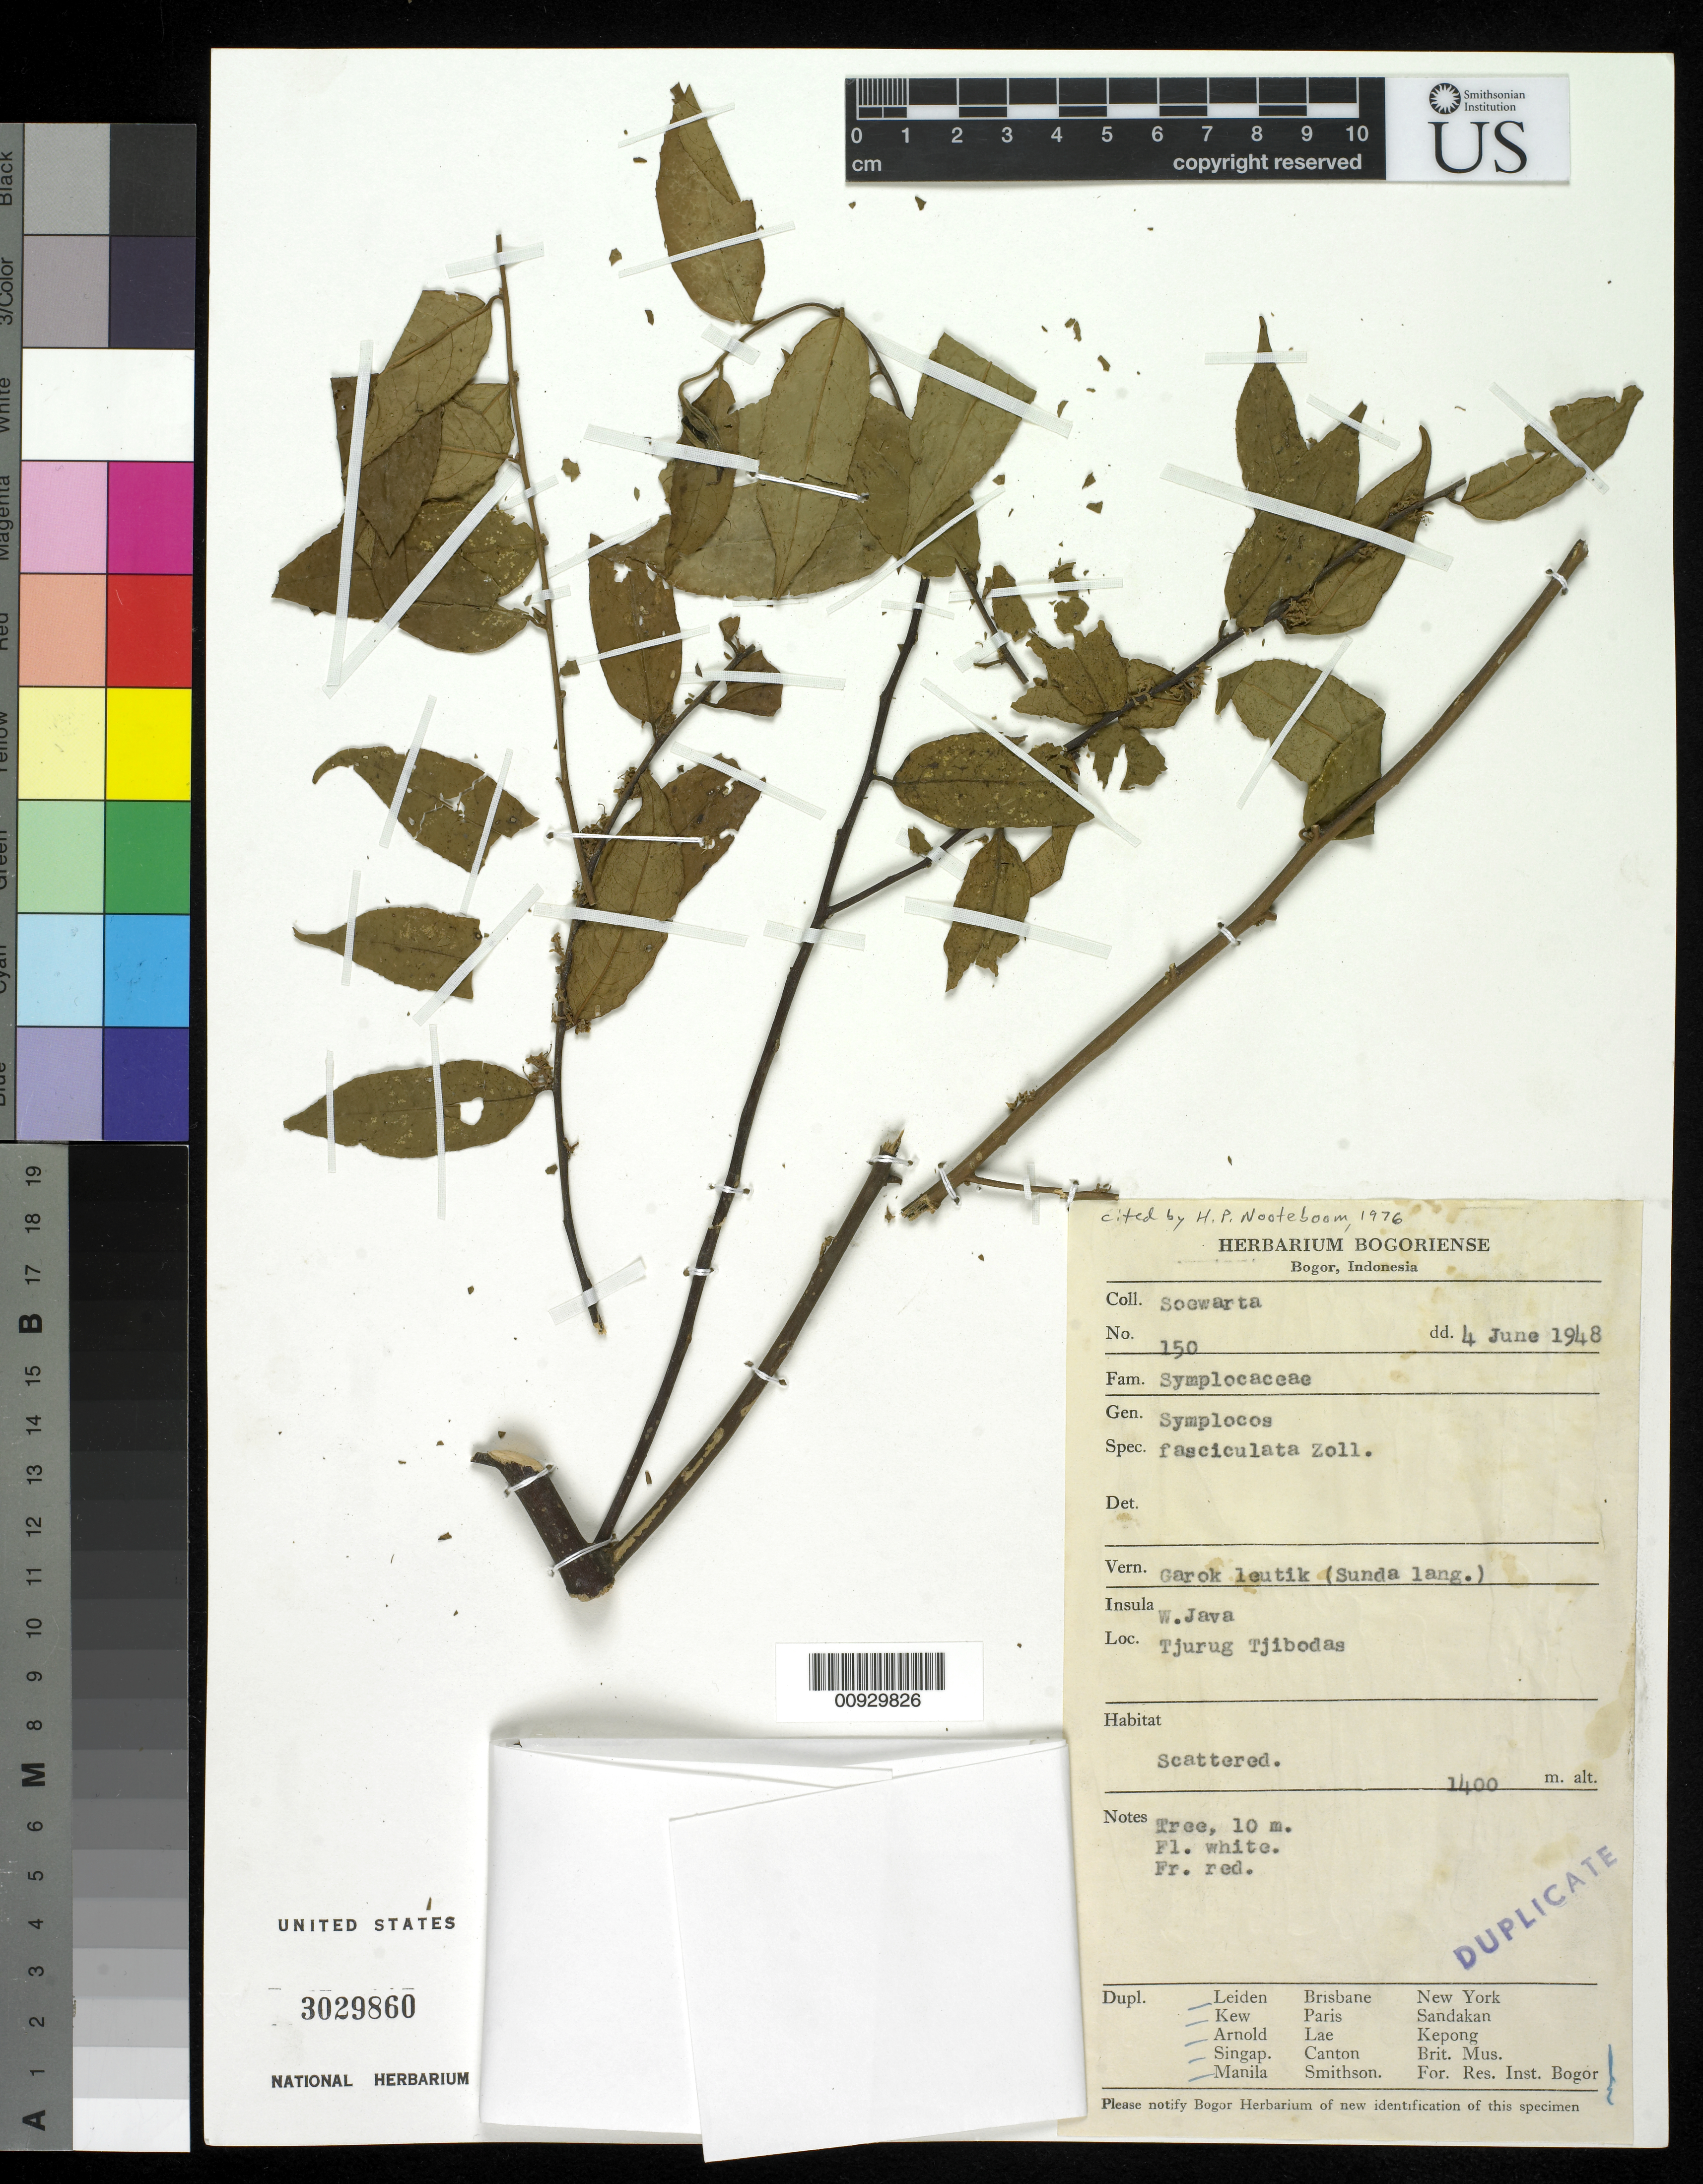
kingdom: Plantae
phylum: Tracheophyta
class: Magnoliopsida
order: Ericales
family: Symplocaceae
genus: Symplocos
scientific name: Symplocos fasciculata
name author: Roxb. ex A. DC.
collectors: Soewarta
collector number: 150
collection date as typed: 04 Jun 1948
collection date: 1948-06-04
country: Indonesia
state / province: Java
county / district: Jawa Barat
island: Java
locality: Tjurung Tjibodas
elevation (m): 1400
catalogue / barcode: US 3029860